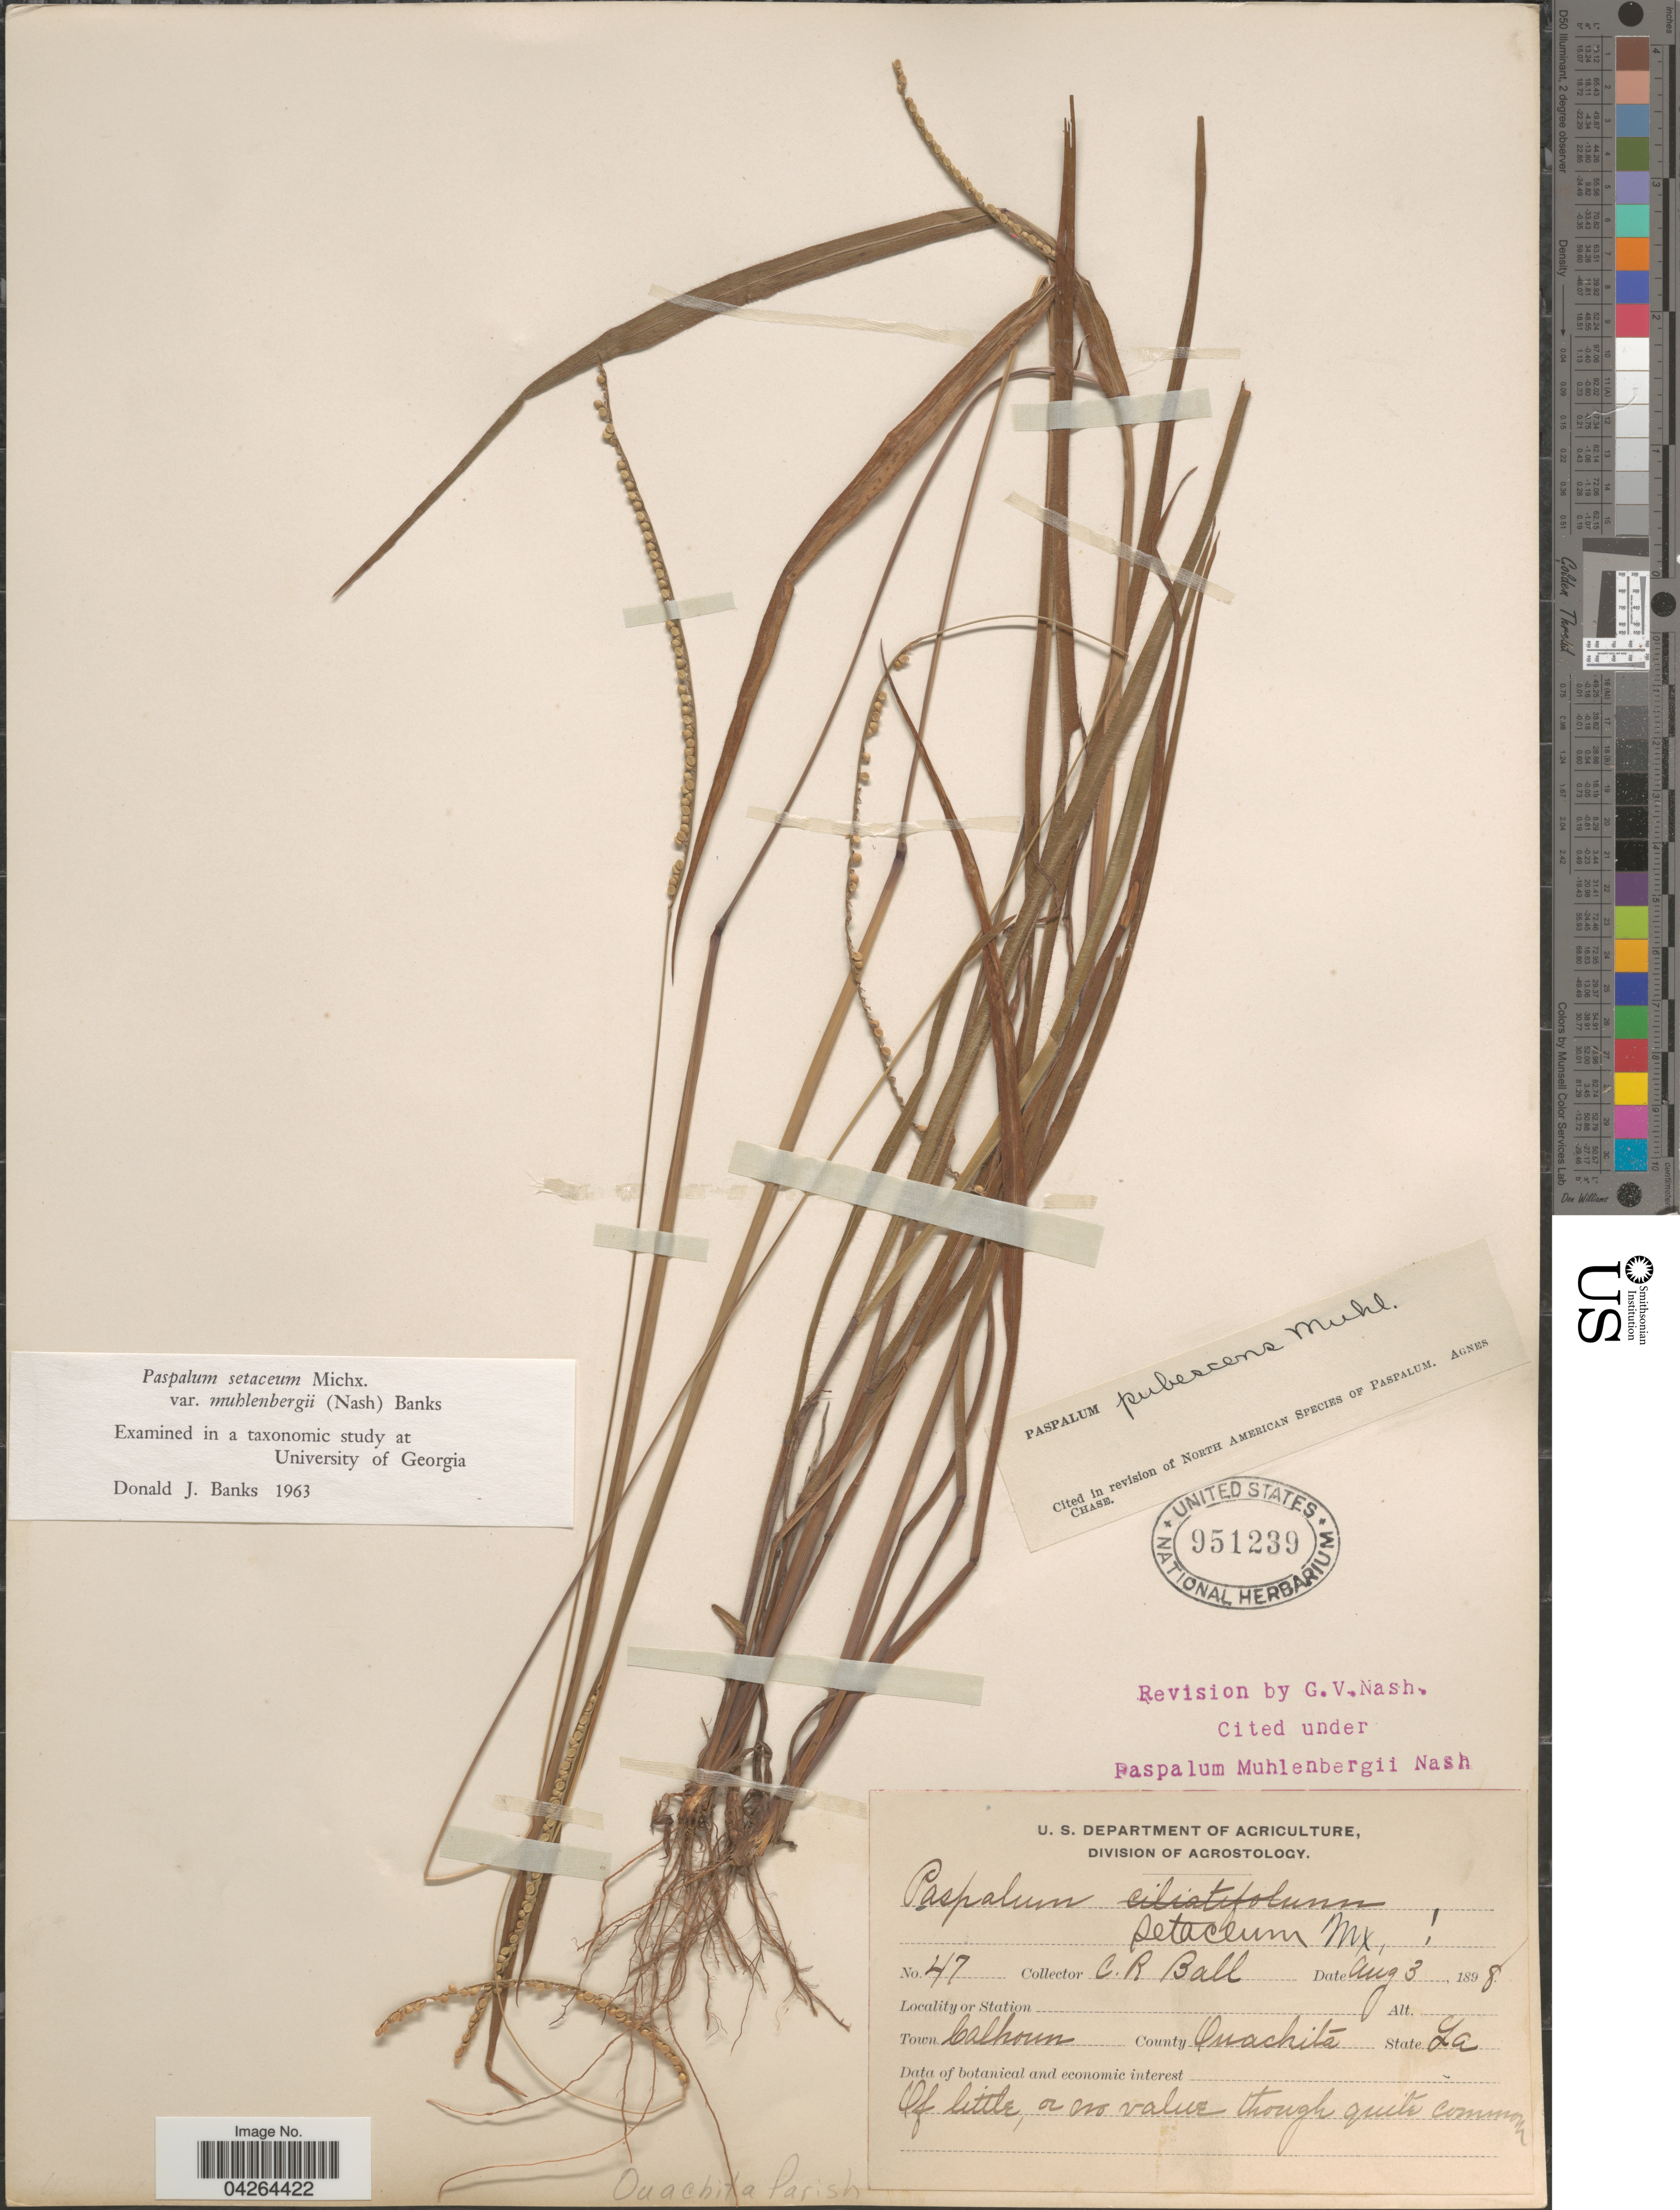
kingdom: Plantae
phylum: Tracheophyta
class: Liliopsida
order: Poales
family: Poaceae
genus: Paspalum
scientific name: Paspalum setaceum var. muhlenbergii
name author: (Nash) D.J. Banks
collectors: C. R. Ball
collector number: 47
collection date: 1898-08-03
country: United States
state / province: Louisiana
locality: Town Calhoun. County Ouachita. Ouachita Parish.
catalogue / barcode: US 951239